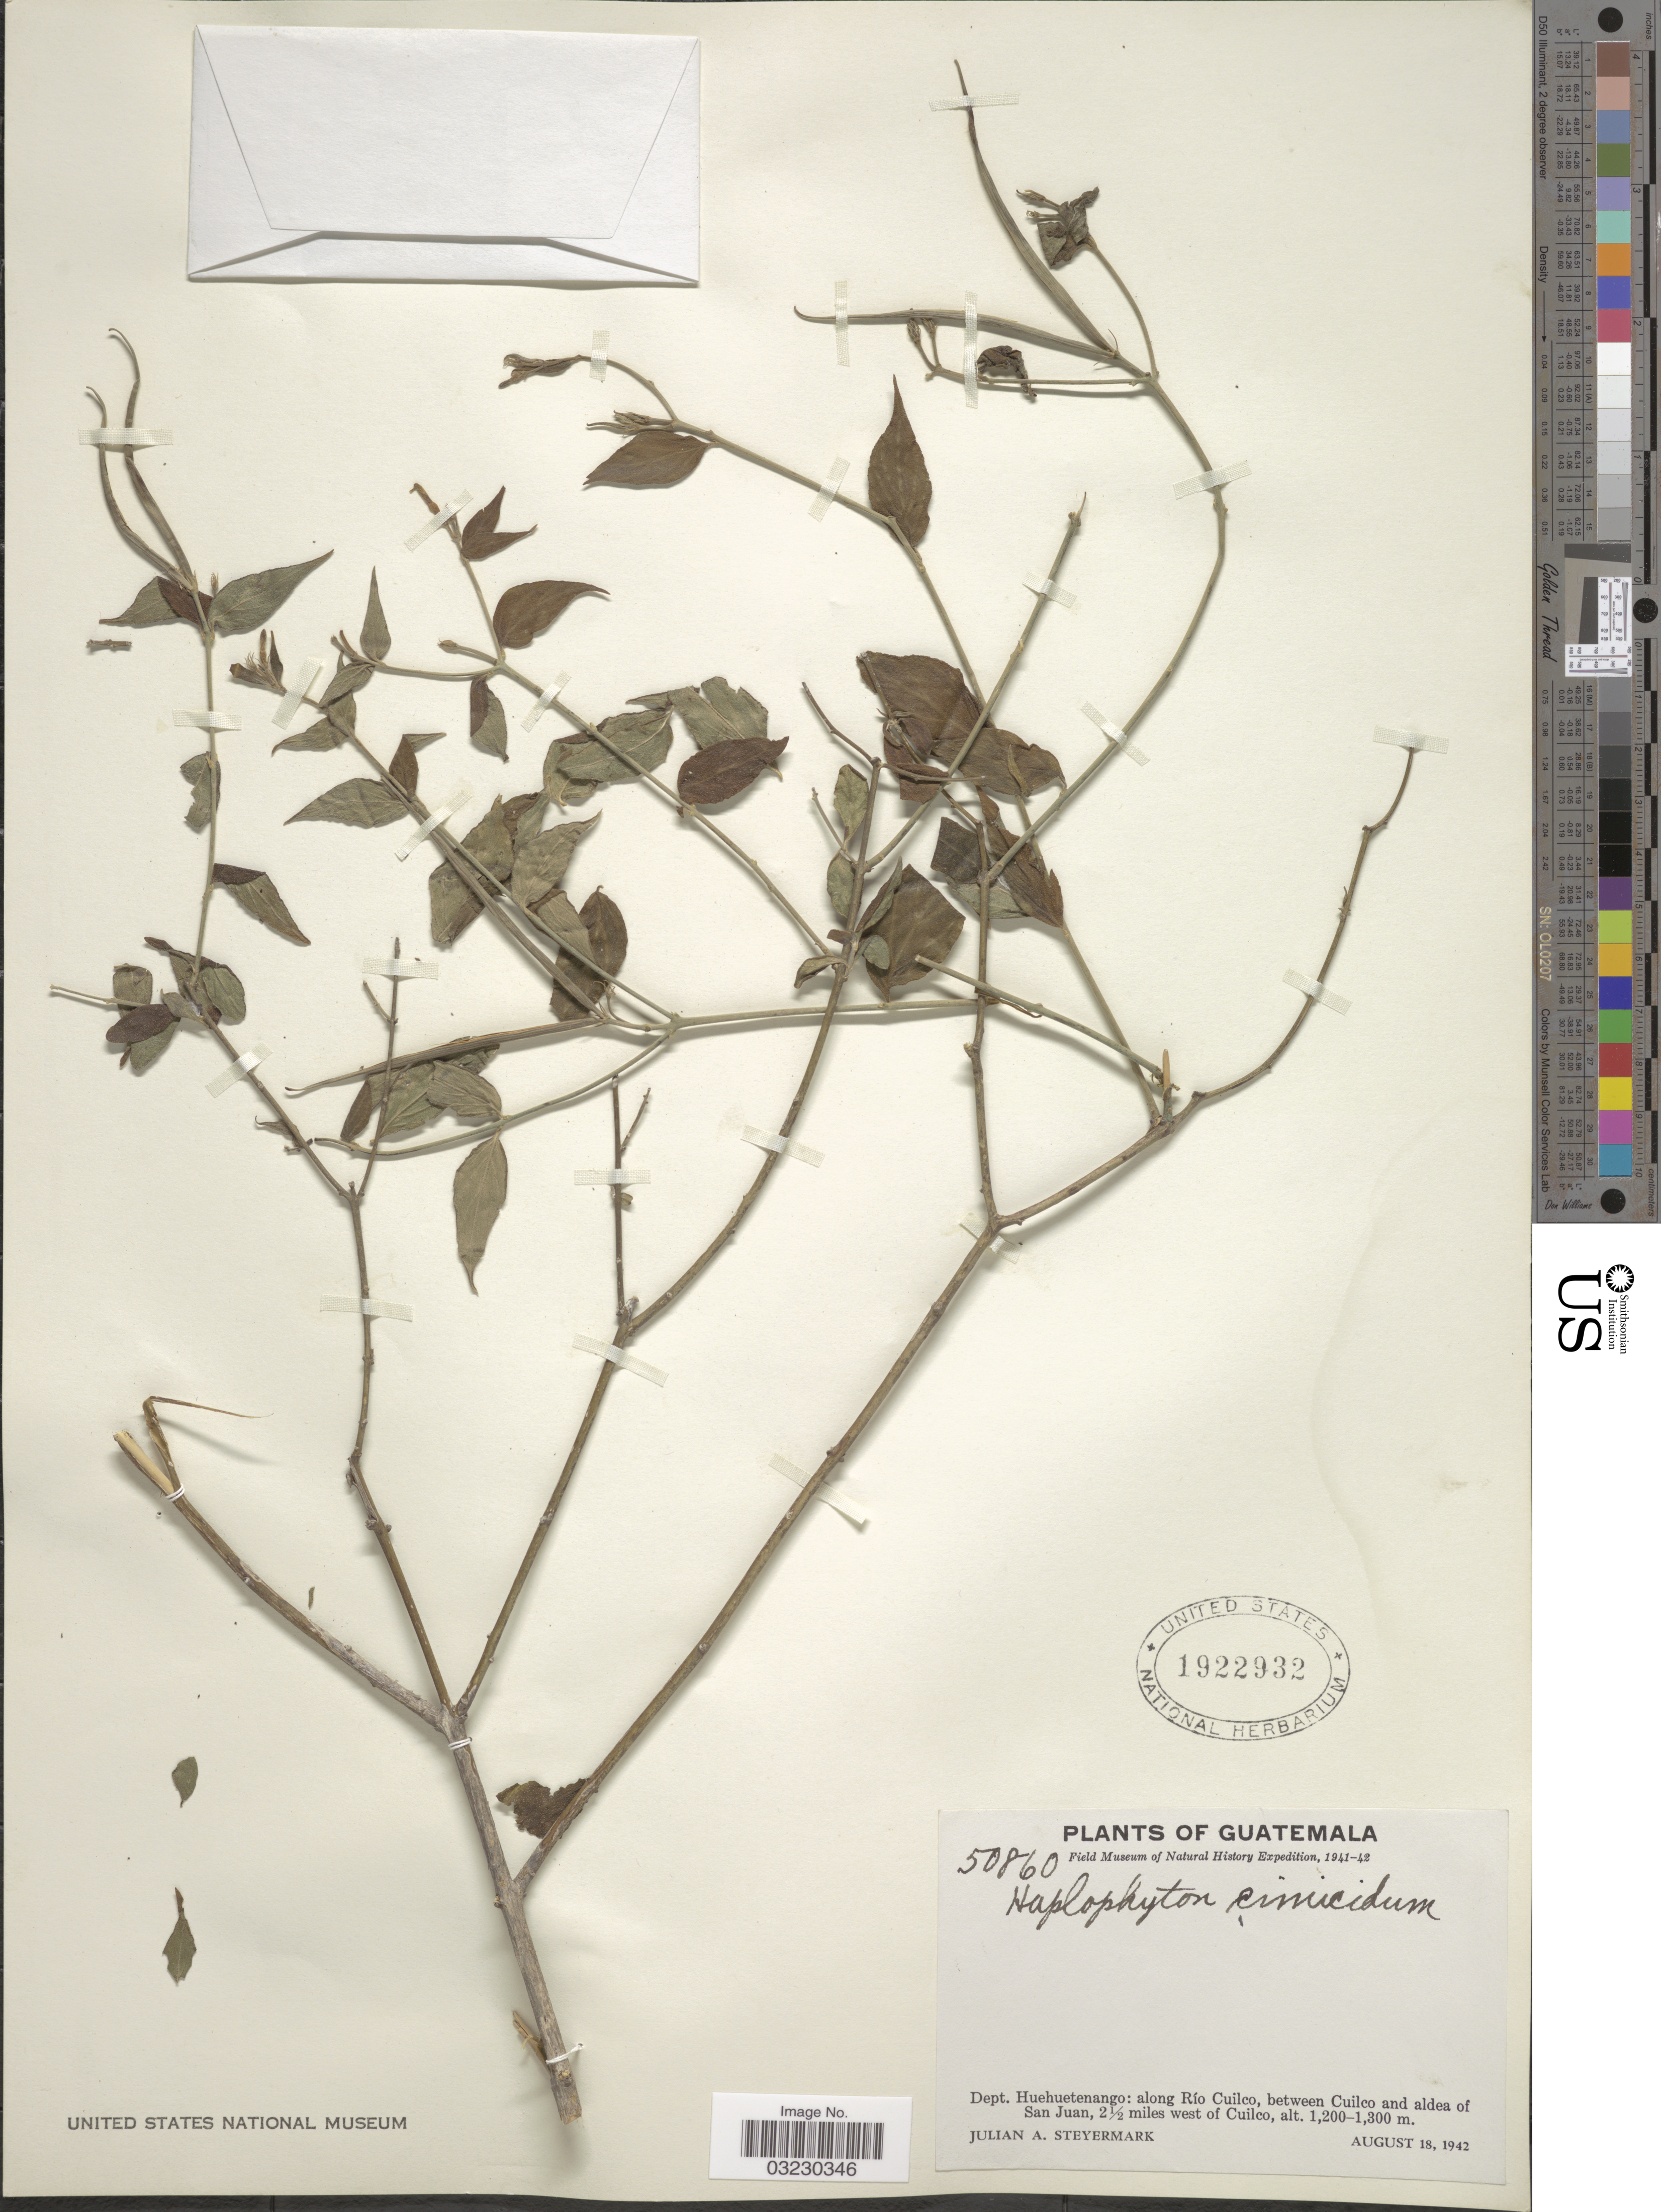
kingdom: Plantae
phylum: Tracheophyta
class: Magnoliopsida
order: Gentianales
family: Apocynaceae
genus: Haplophyton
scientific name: Haplophyton cimicidum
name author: A. DC.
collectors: J. Steyermark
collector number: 50860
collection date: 1942-08-18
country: Guatemala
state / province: Huehuetenango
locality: Dept. Huehuetenango: along Río Cuilco, between Cuilco and aldea of San Juan, 2½ miles west of Cuilco.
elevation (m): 1200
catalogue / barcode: US 1922932